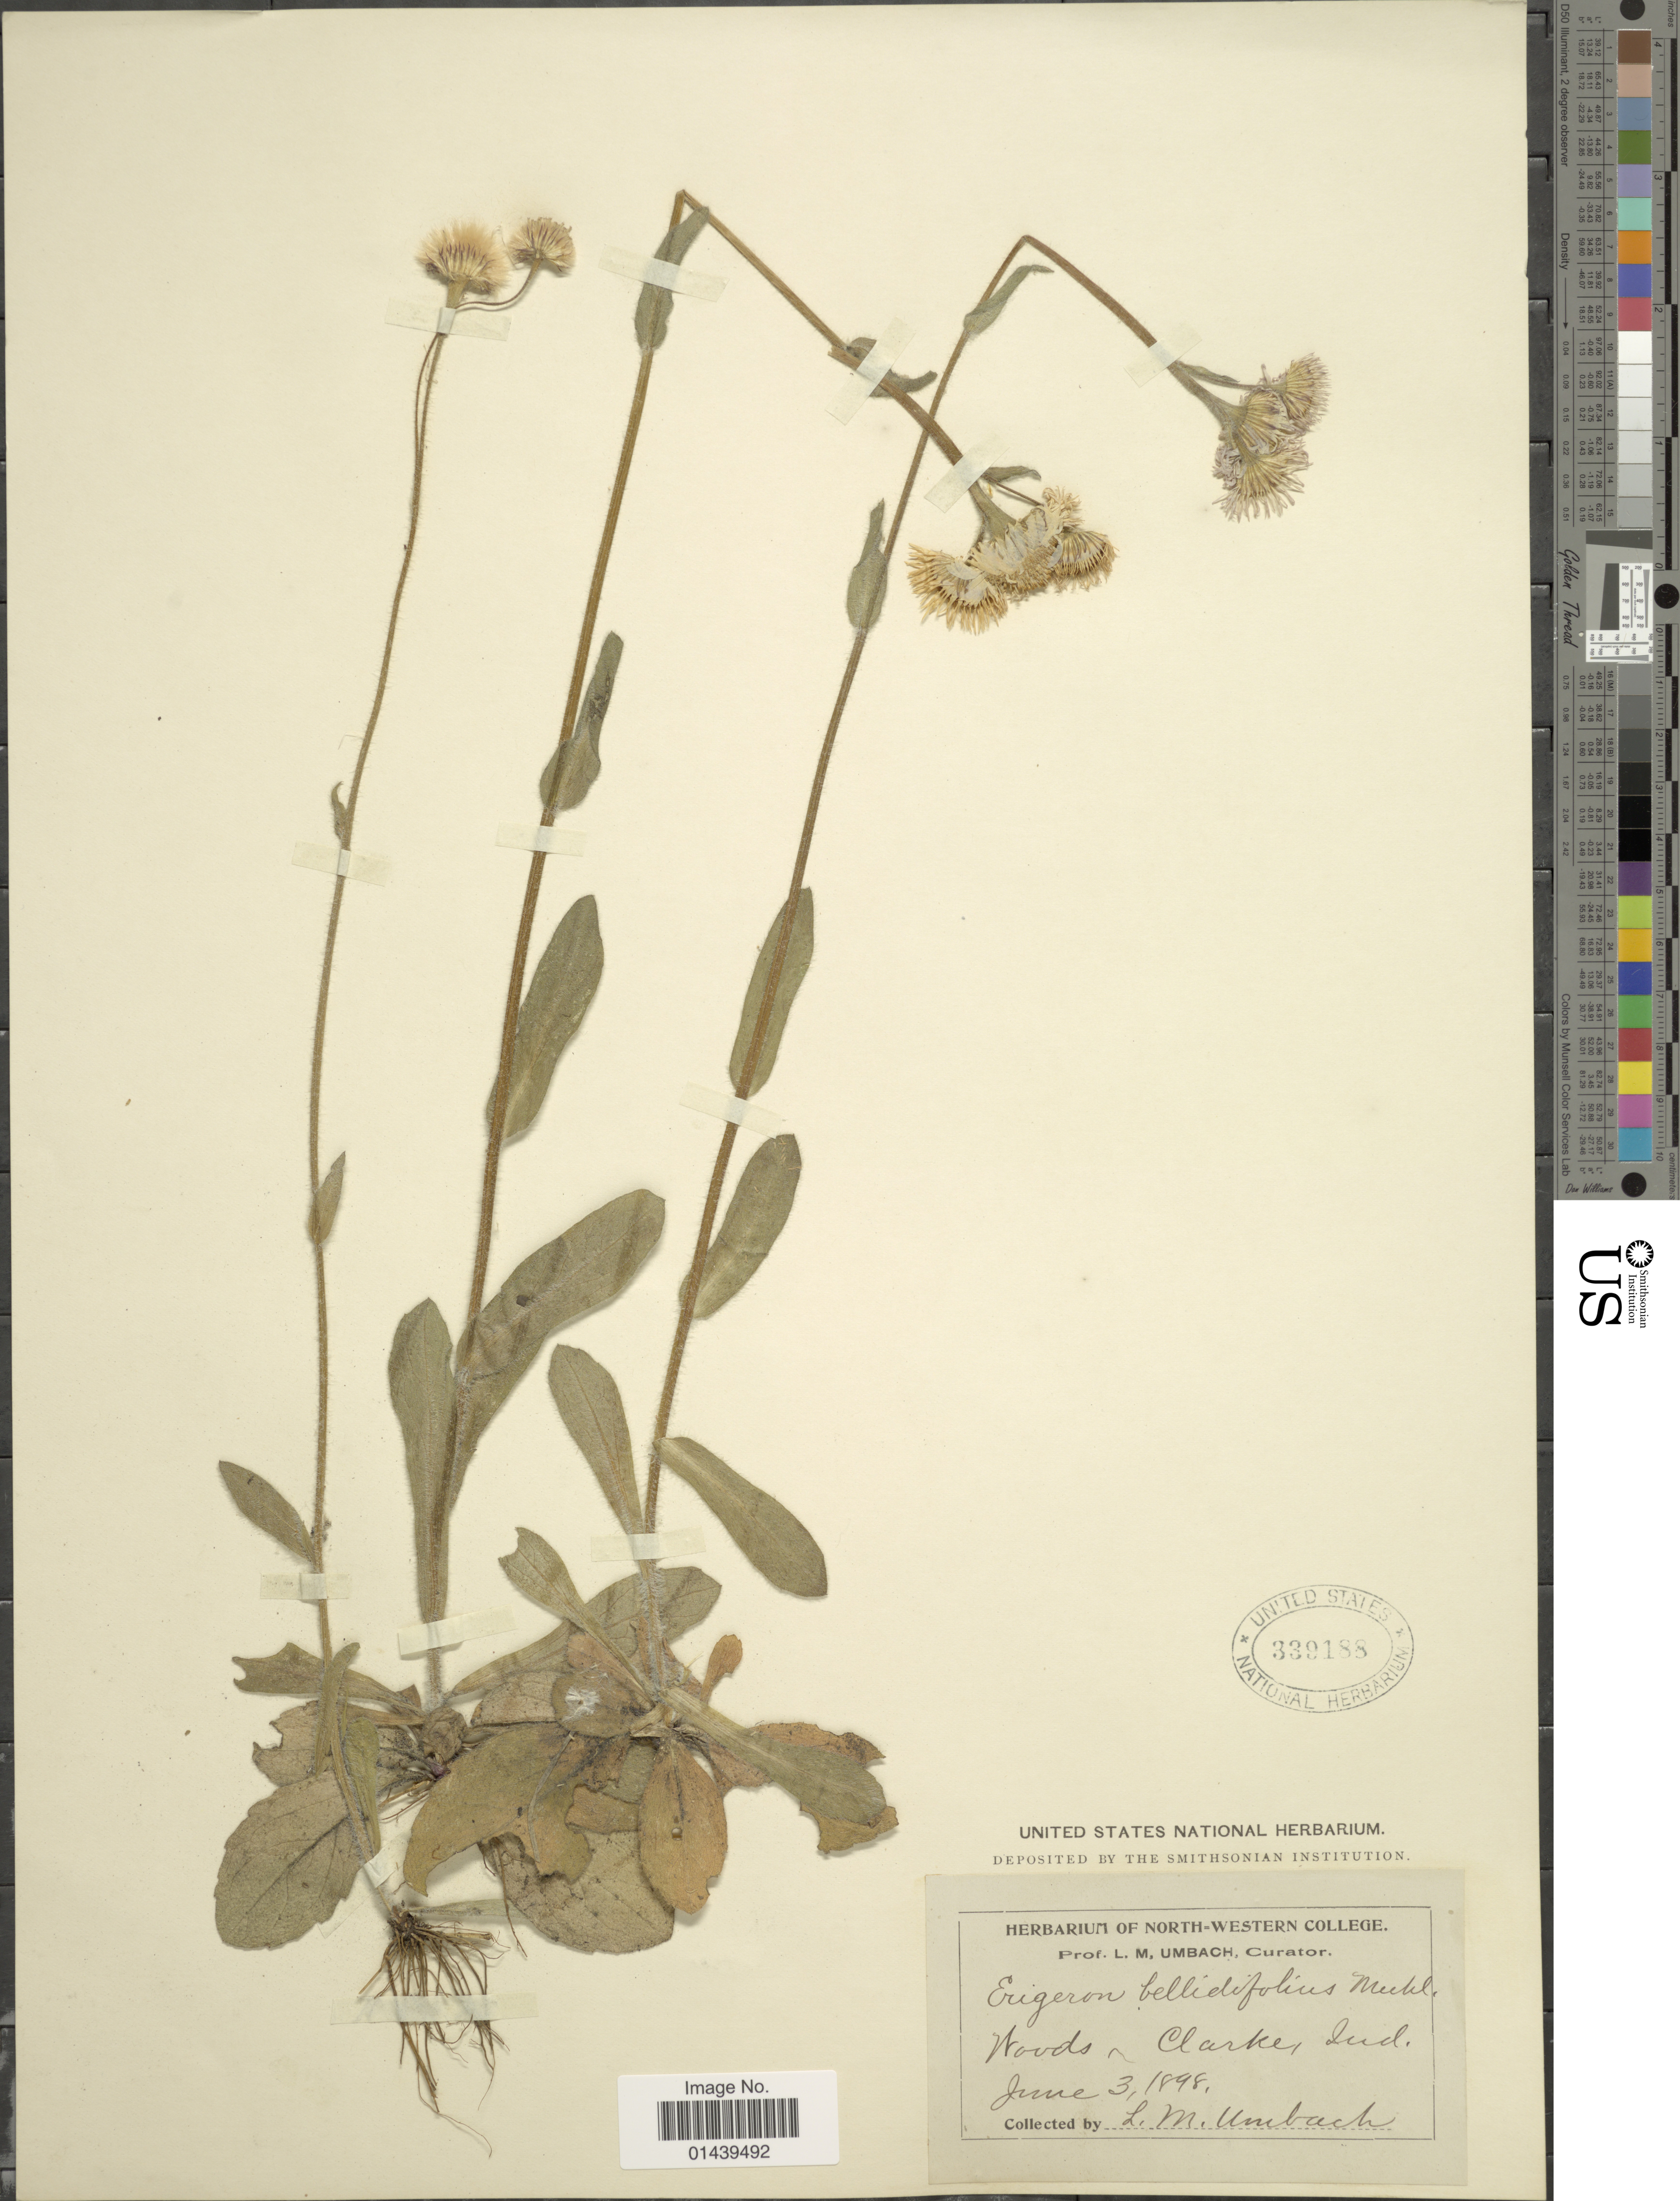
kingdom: Plantae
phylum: Tracheophyta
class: Magnoliopsida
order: Asterales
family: Asteraceae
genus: Erigeron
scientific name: Erigeron pulchellus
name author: Michx.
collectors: L. M. Umbach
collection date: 1898-06-03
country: United States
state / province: Indiana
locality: Clarke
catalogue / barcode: US 339188